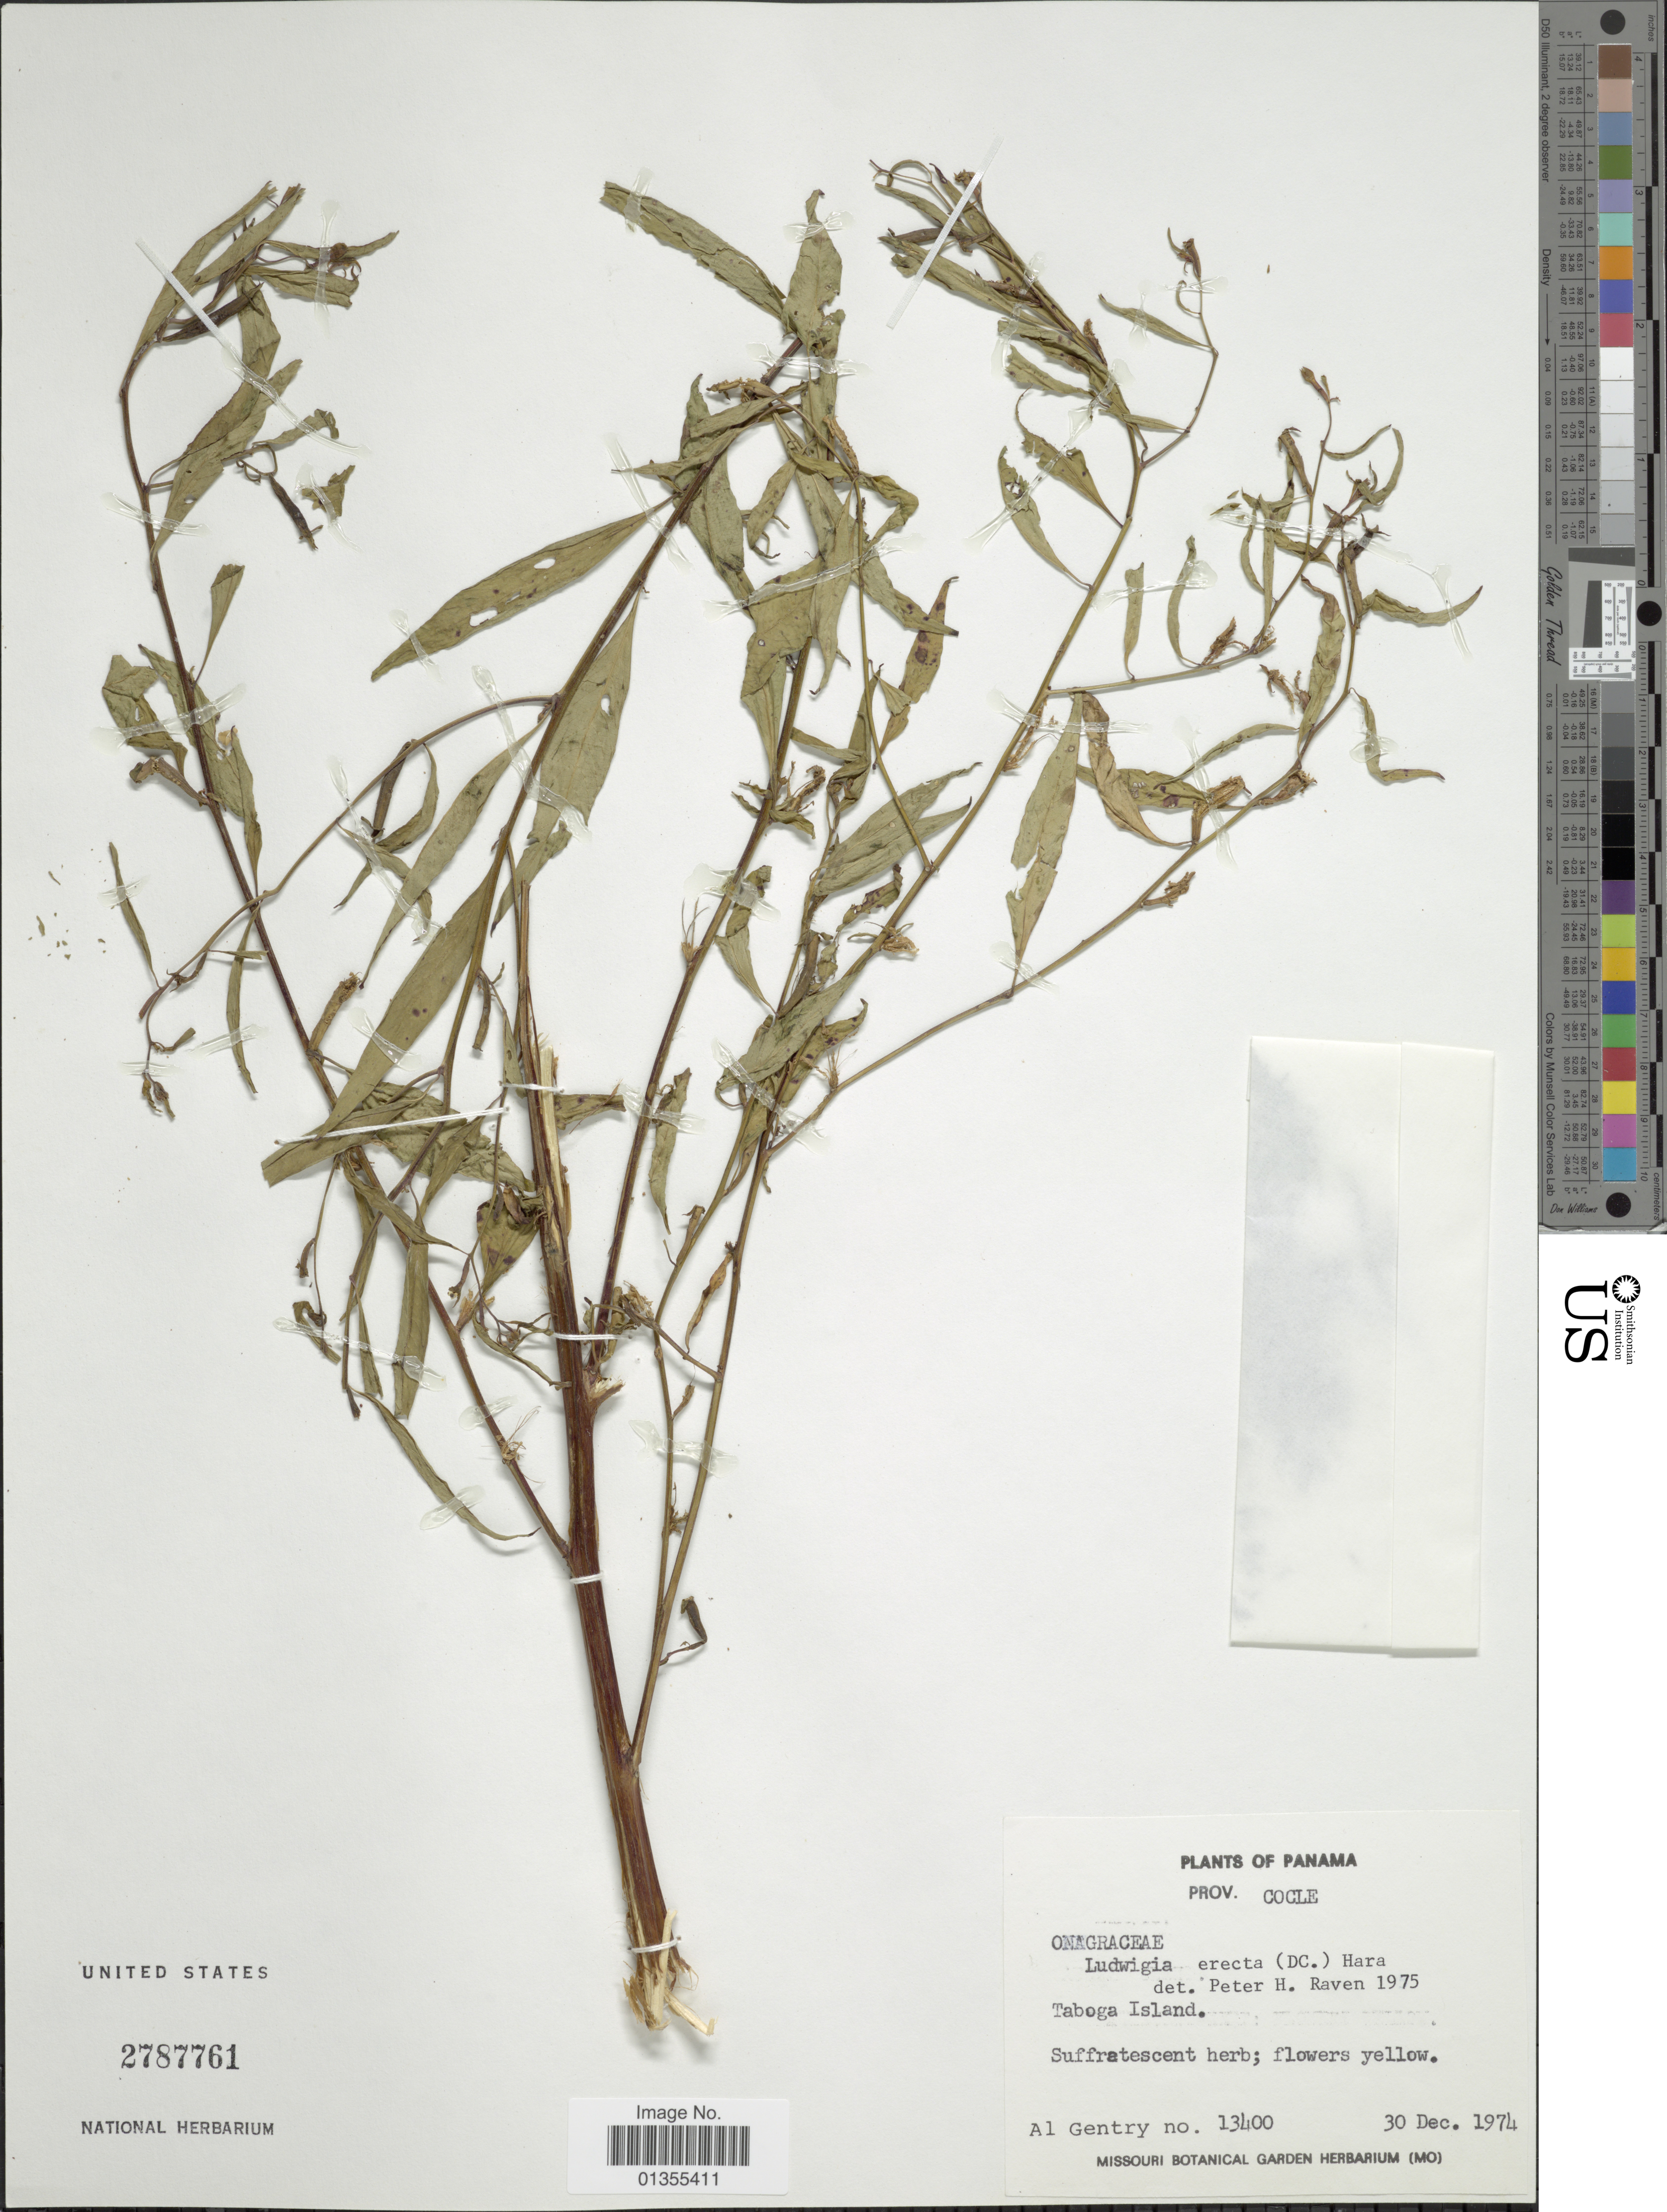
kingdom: Plantae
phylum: Tracheophyta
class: Magnoliopsida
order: Myrtales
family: Onagraceae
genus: Ludwigia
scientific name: Ludwigia erecta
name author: (L.) H. Hara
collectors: A. H. Gentry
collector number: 13400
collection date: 1974-12-30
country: Panama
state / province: Coclé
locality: Prov. Cocle. Taboga Island.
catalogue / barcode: US 2787761